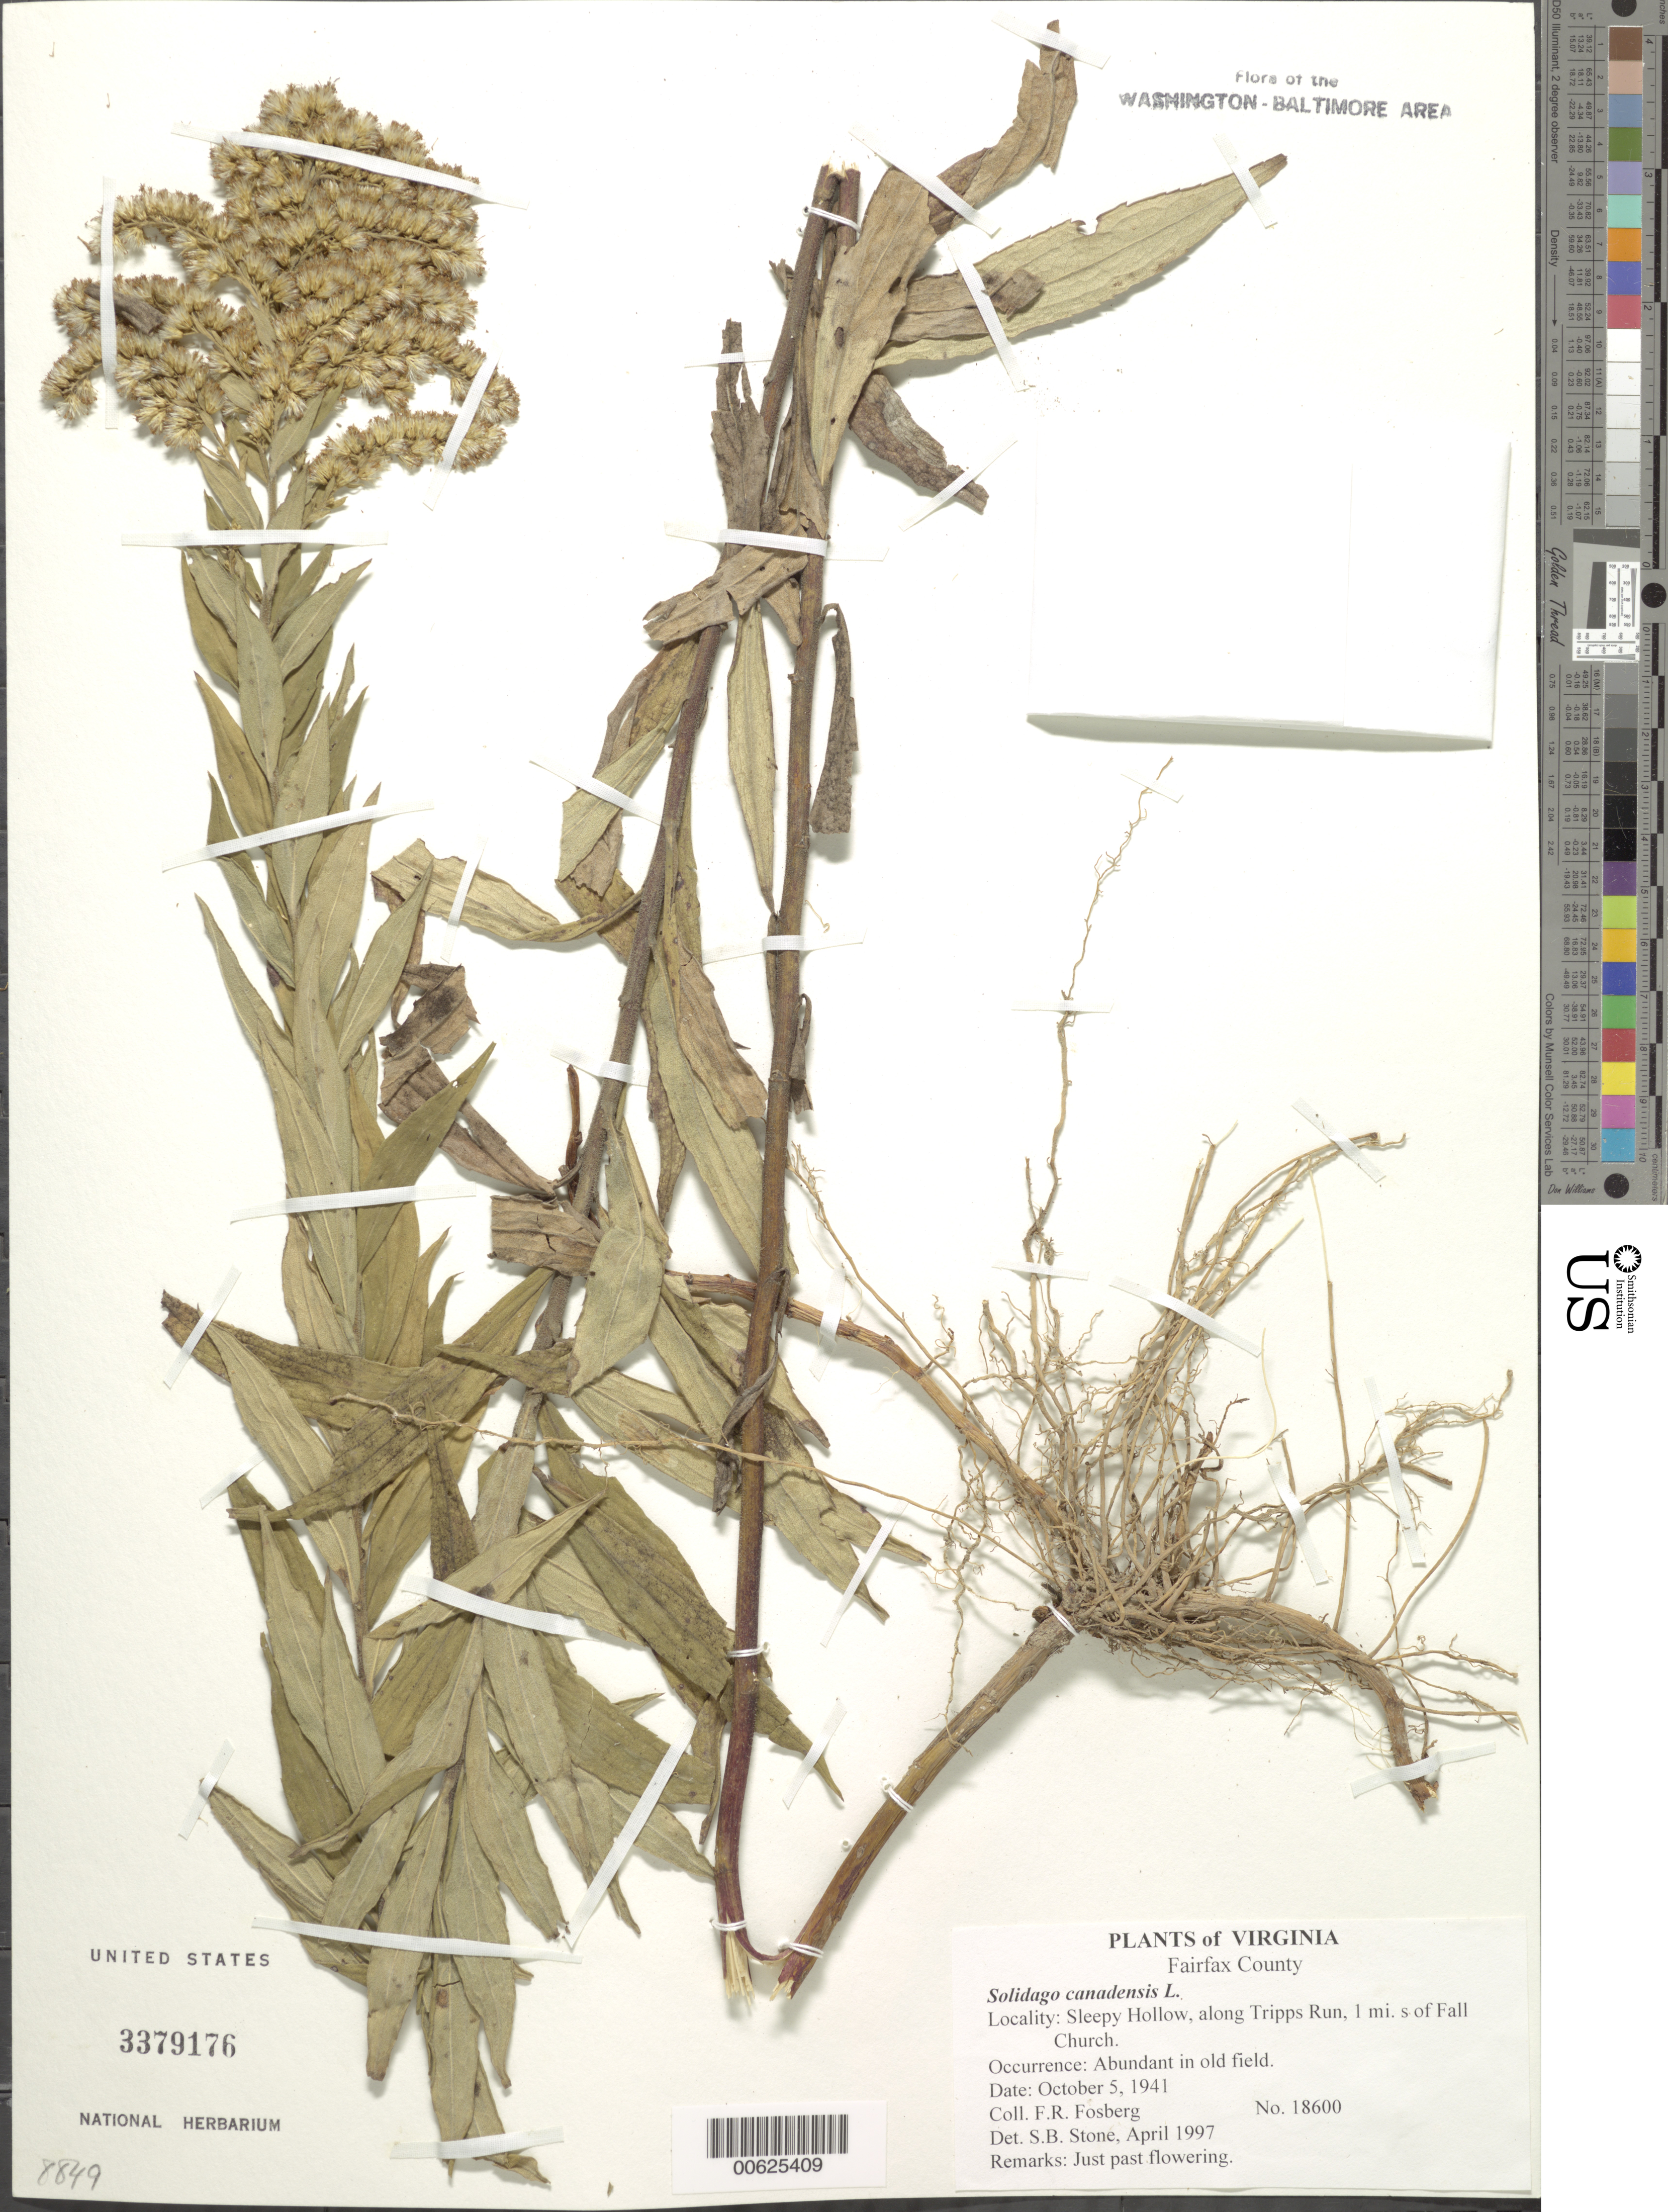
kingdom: Plantae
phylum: Tracheophyta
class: Magnoliopsida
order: Asterales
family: Asteraceae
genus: Solidago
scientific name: Solidago canadensis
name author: L.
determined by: Stone, S. B.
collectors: F. R. Fosberg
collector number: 18600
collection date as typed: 05 Oct 1941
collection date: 1941-10-05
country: United States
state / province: Virginia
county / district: Fairfax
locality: Sleepy Hollow, along Tripps Run, 1 mi. S of Falls Church.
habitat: Abundant in old field.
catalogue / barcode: US 3379176